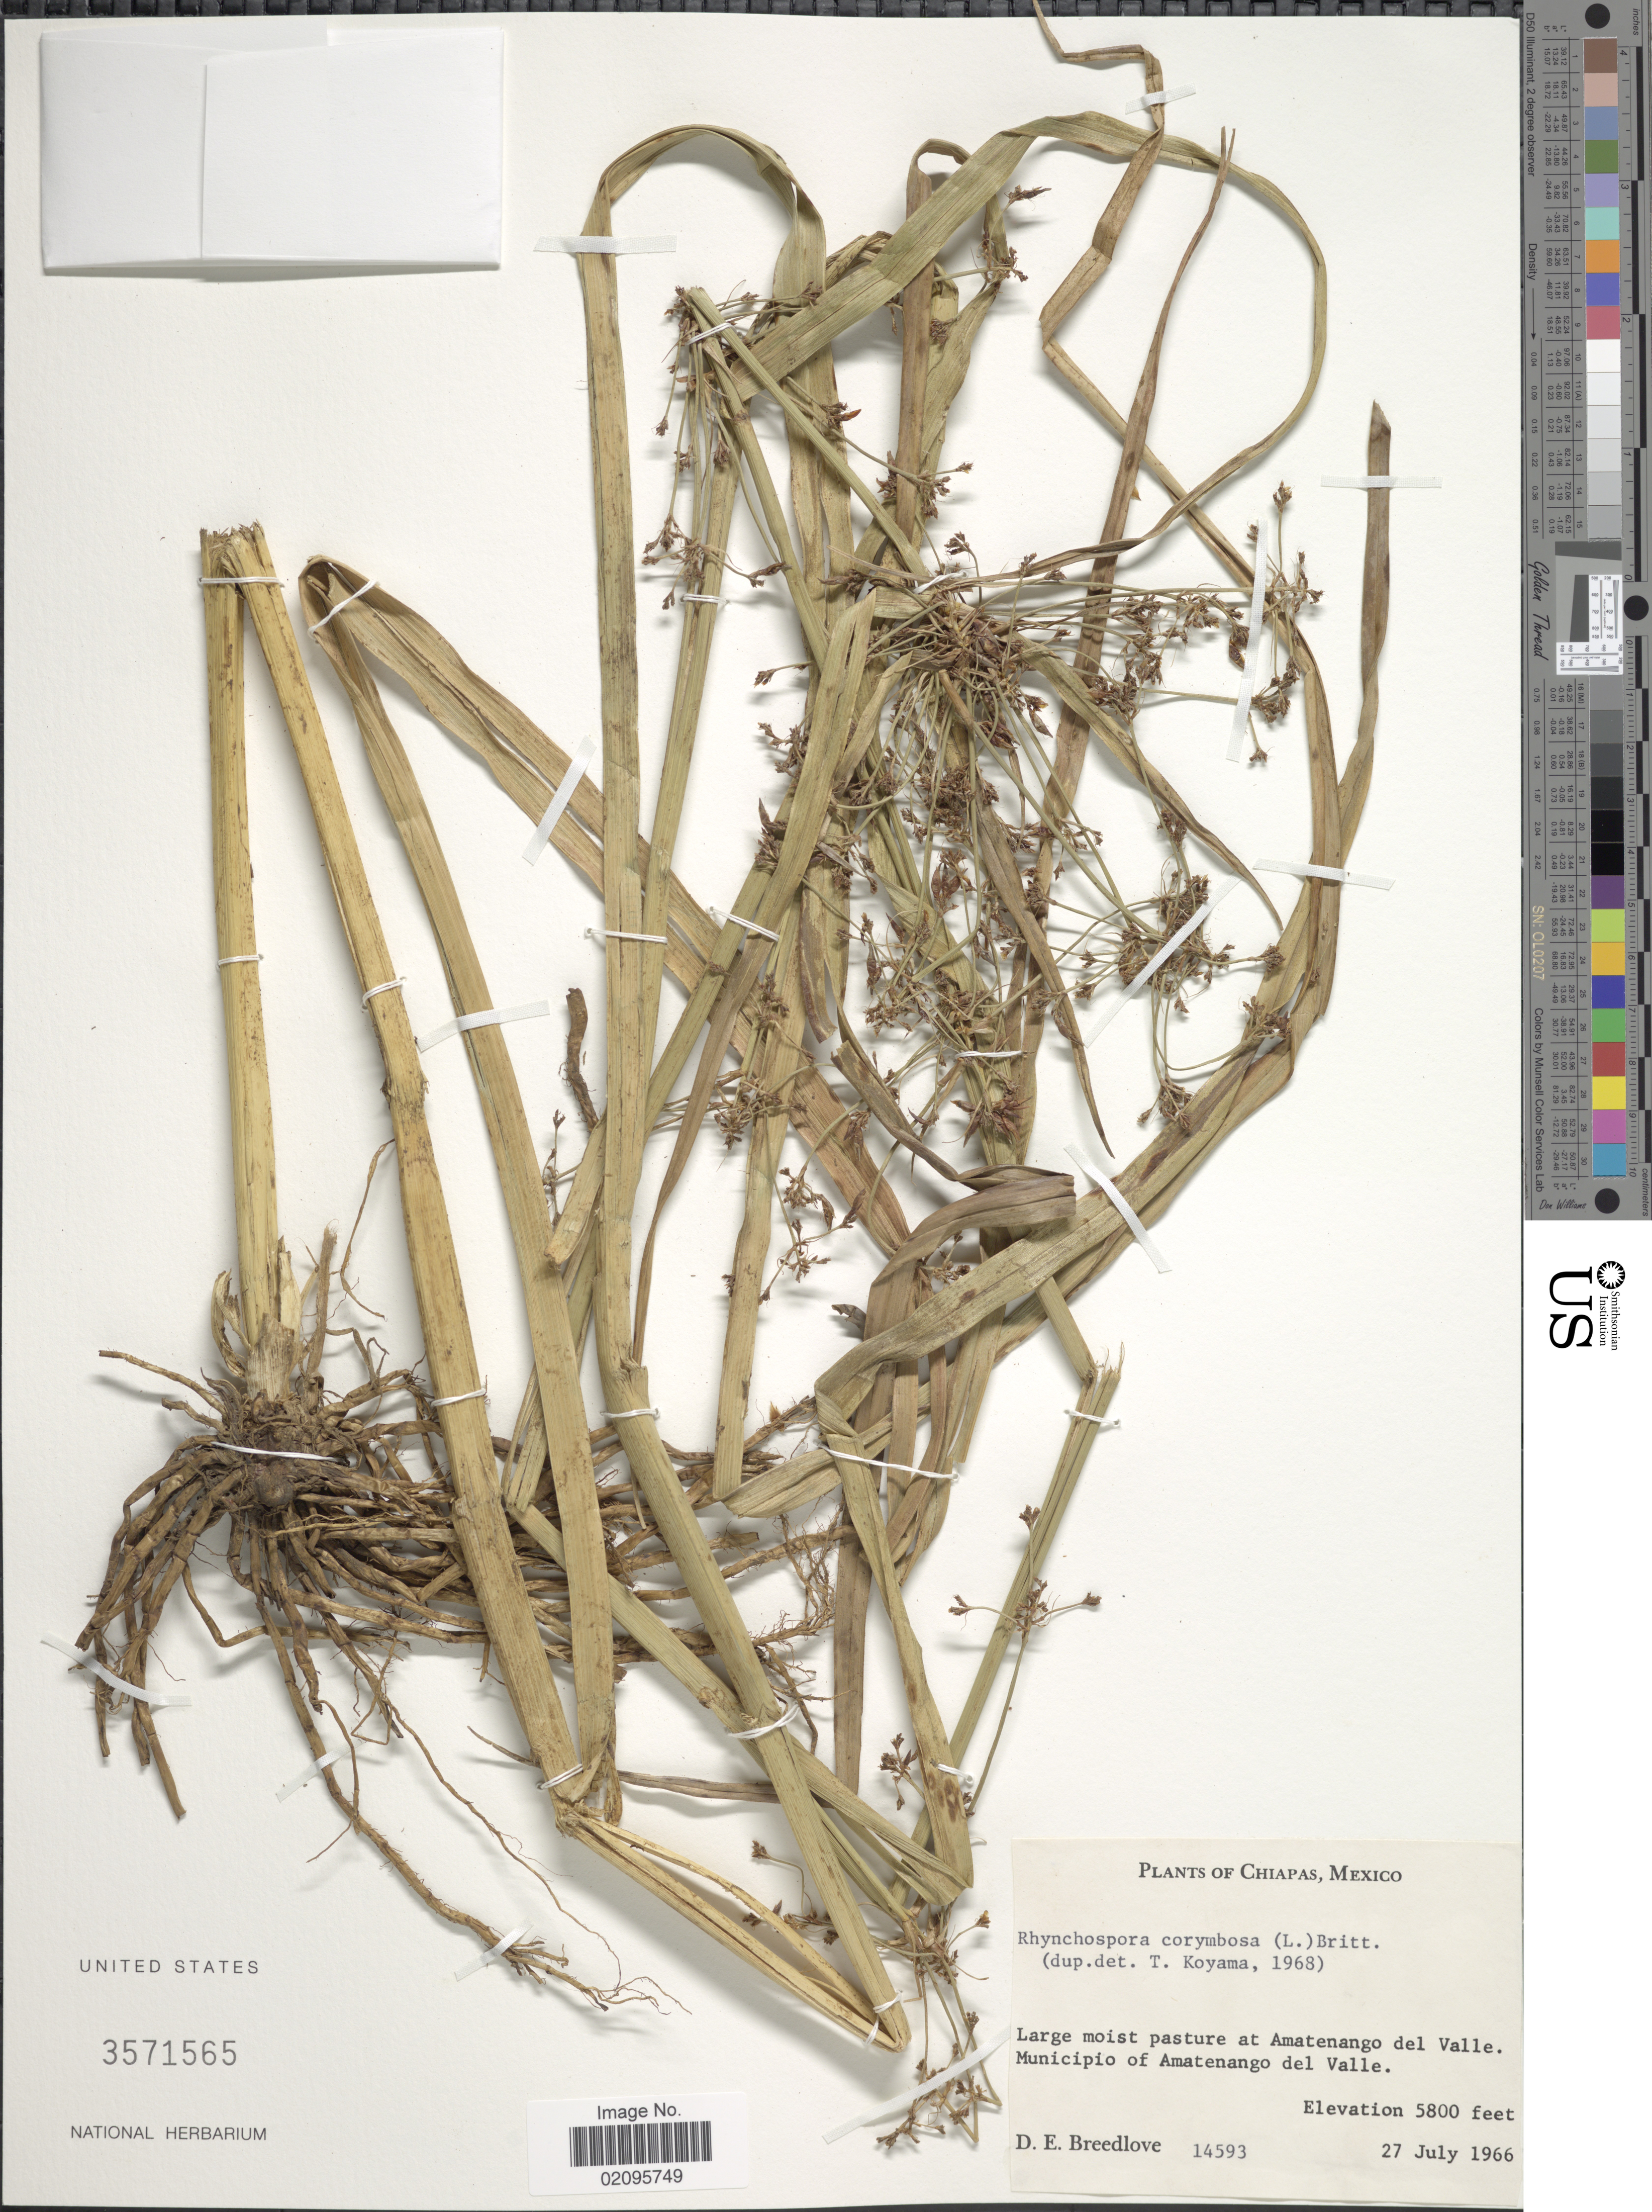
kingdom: Plantae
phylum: Tracheophyta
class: Liliopsida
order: Poales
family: Cyperaceae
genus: Rhynchospora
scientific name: Rhynchospora corymbosa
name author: (L.) Britton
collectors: D. E. Breedlove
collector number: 14593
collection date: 1966-07-27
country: Mexico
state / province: Chiapas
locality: Large moist pasture at Amatenango del Valle, Municipio of Amatenangoo del Valle.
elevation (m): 1768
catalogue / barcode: US 3571565